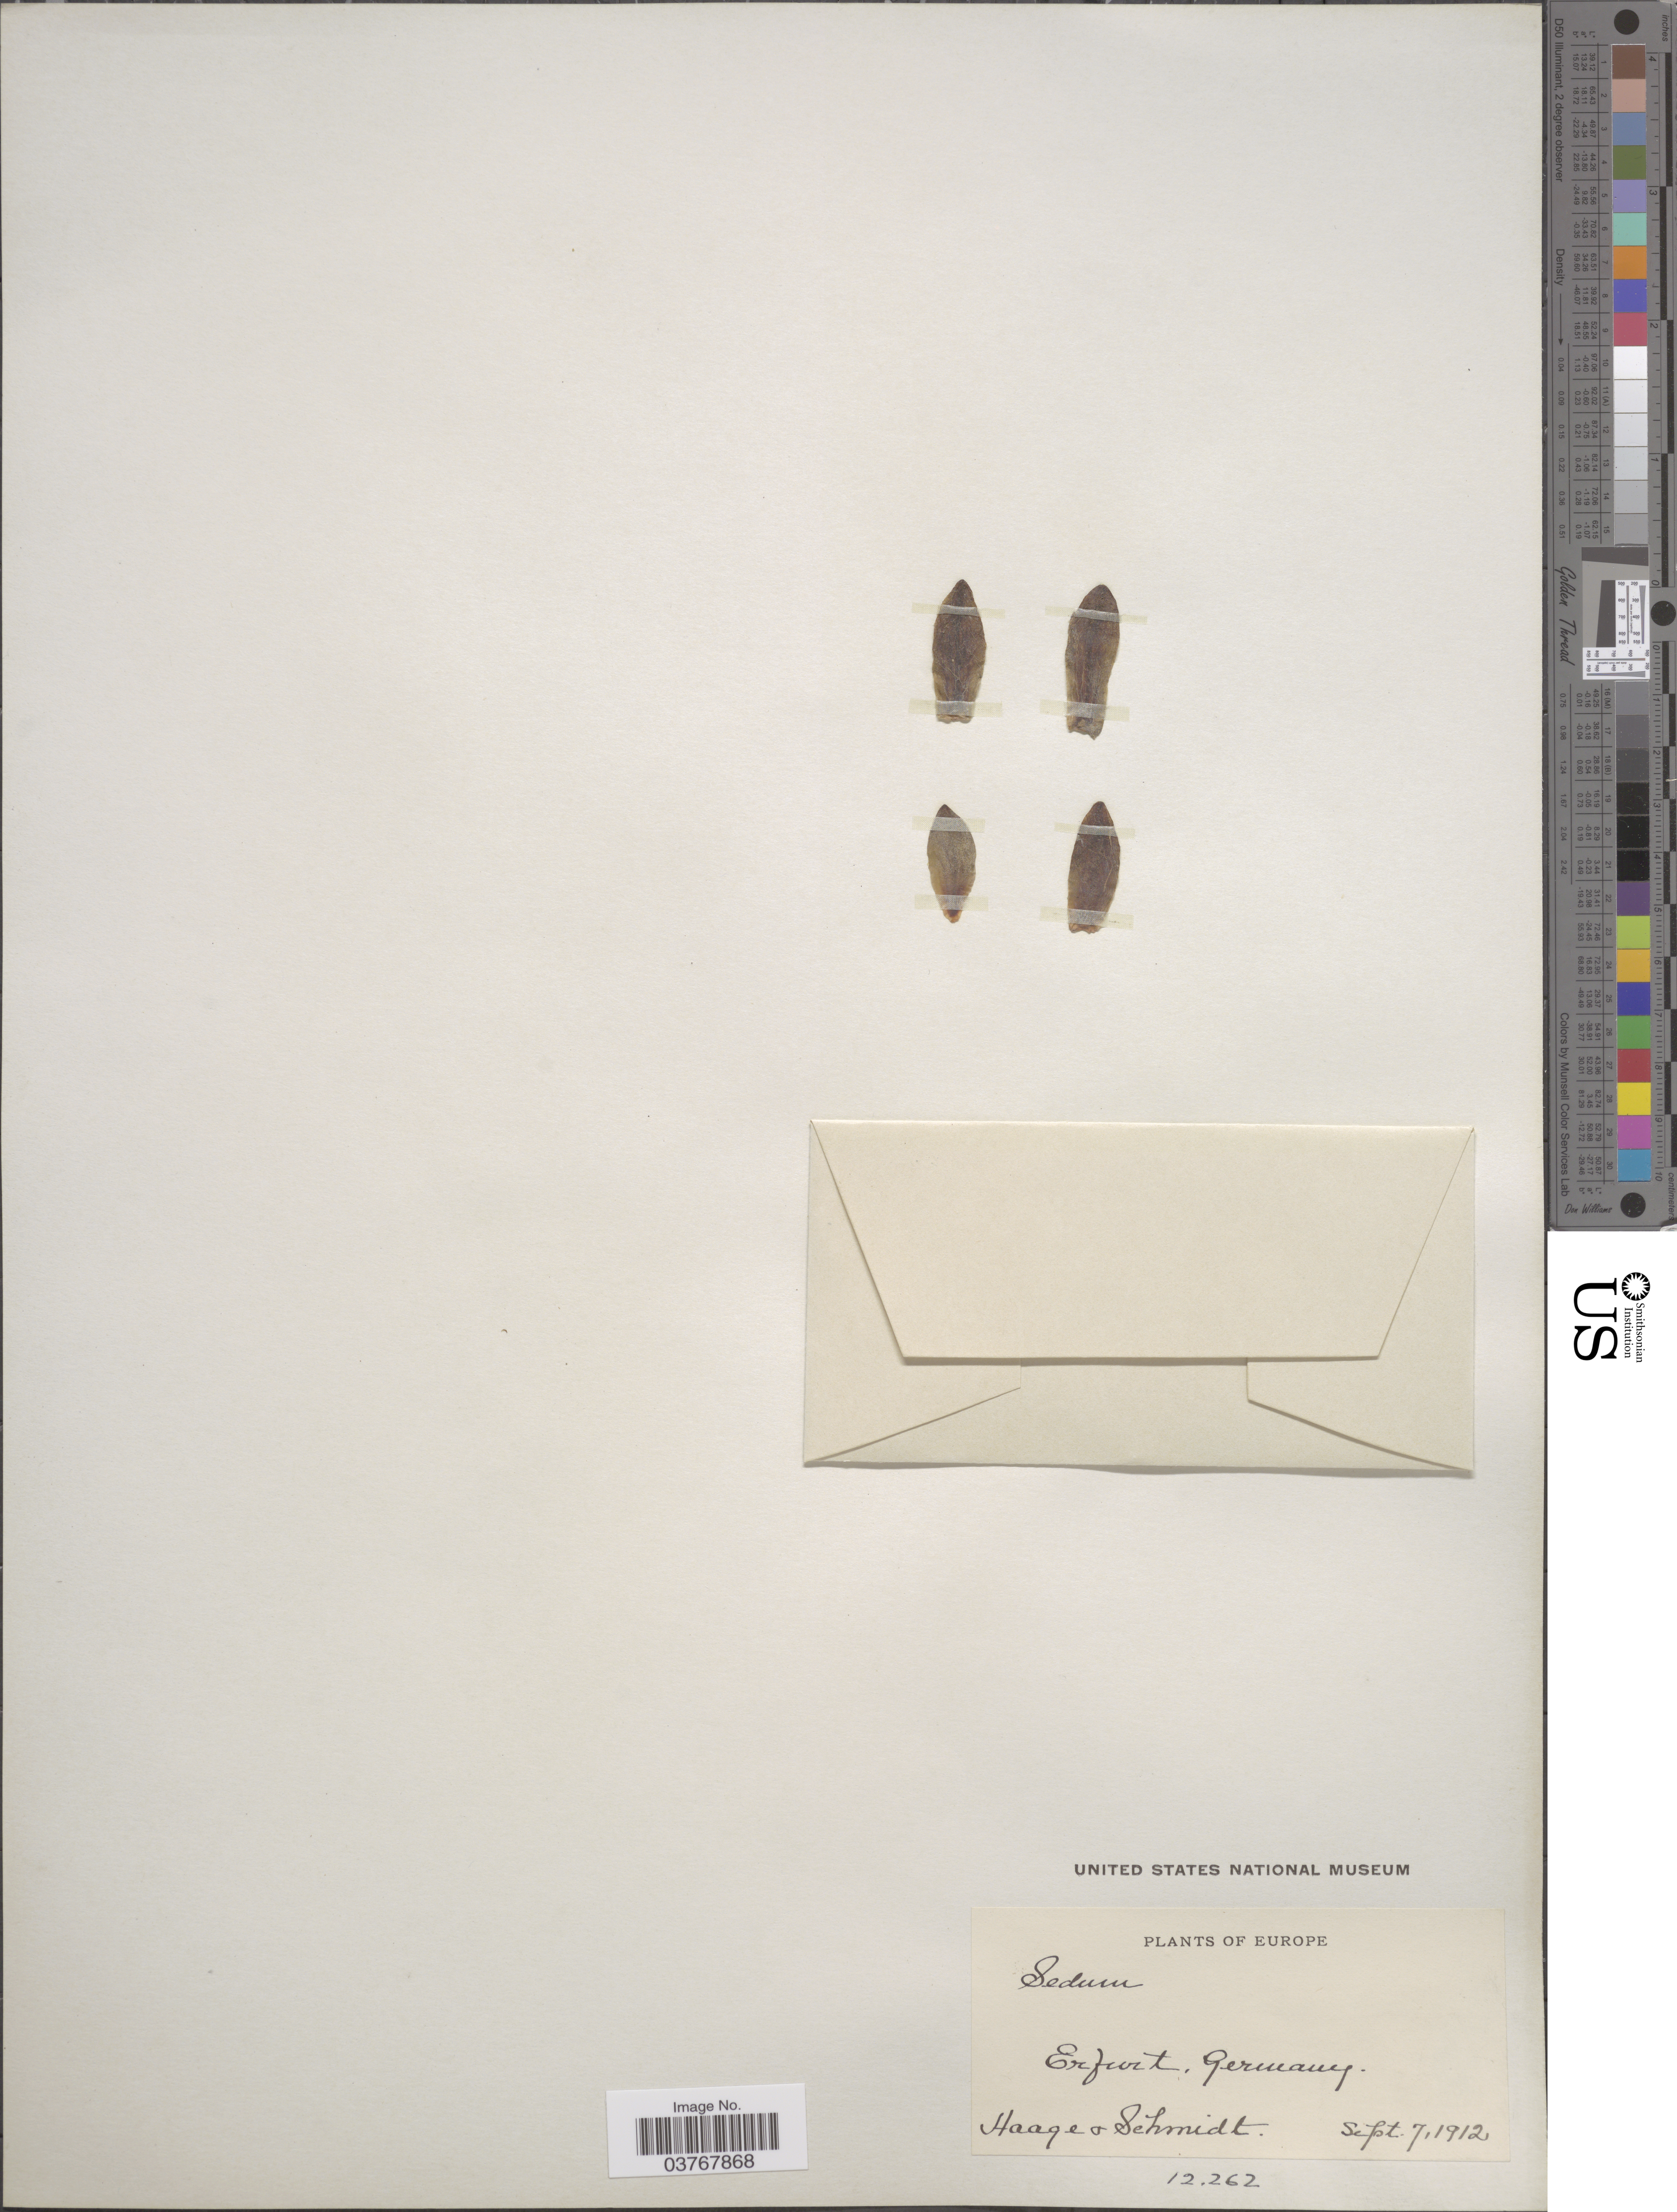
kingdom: Plantae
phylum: Tracheophyta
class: Magnoliopsida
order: Saxifragales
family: Crassulaceae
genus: Sedum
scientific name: Sedum sp.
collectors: F. Haage & Schmidt, --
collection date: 1912-09-07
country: Germany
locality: Erfurt.